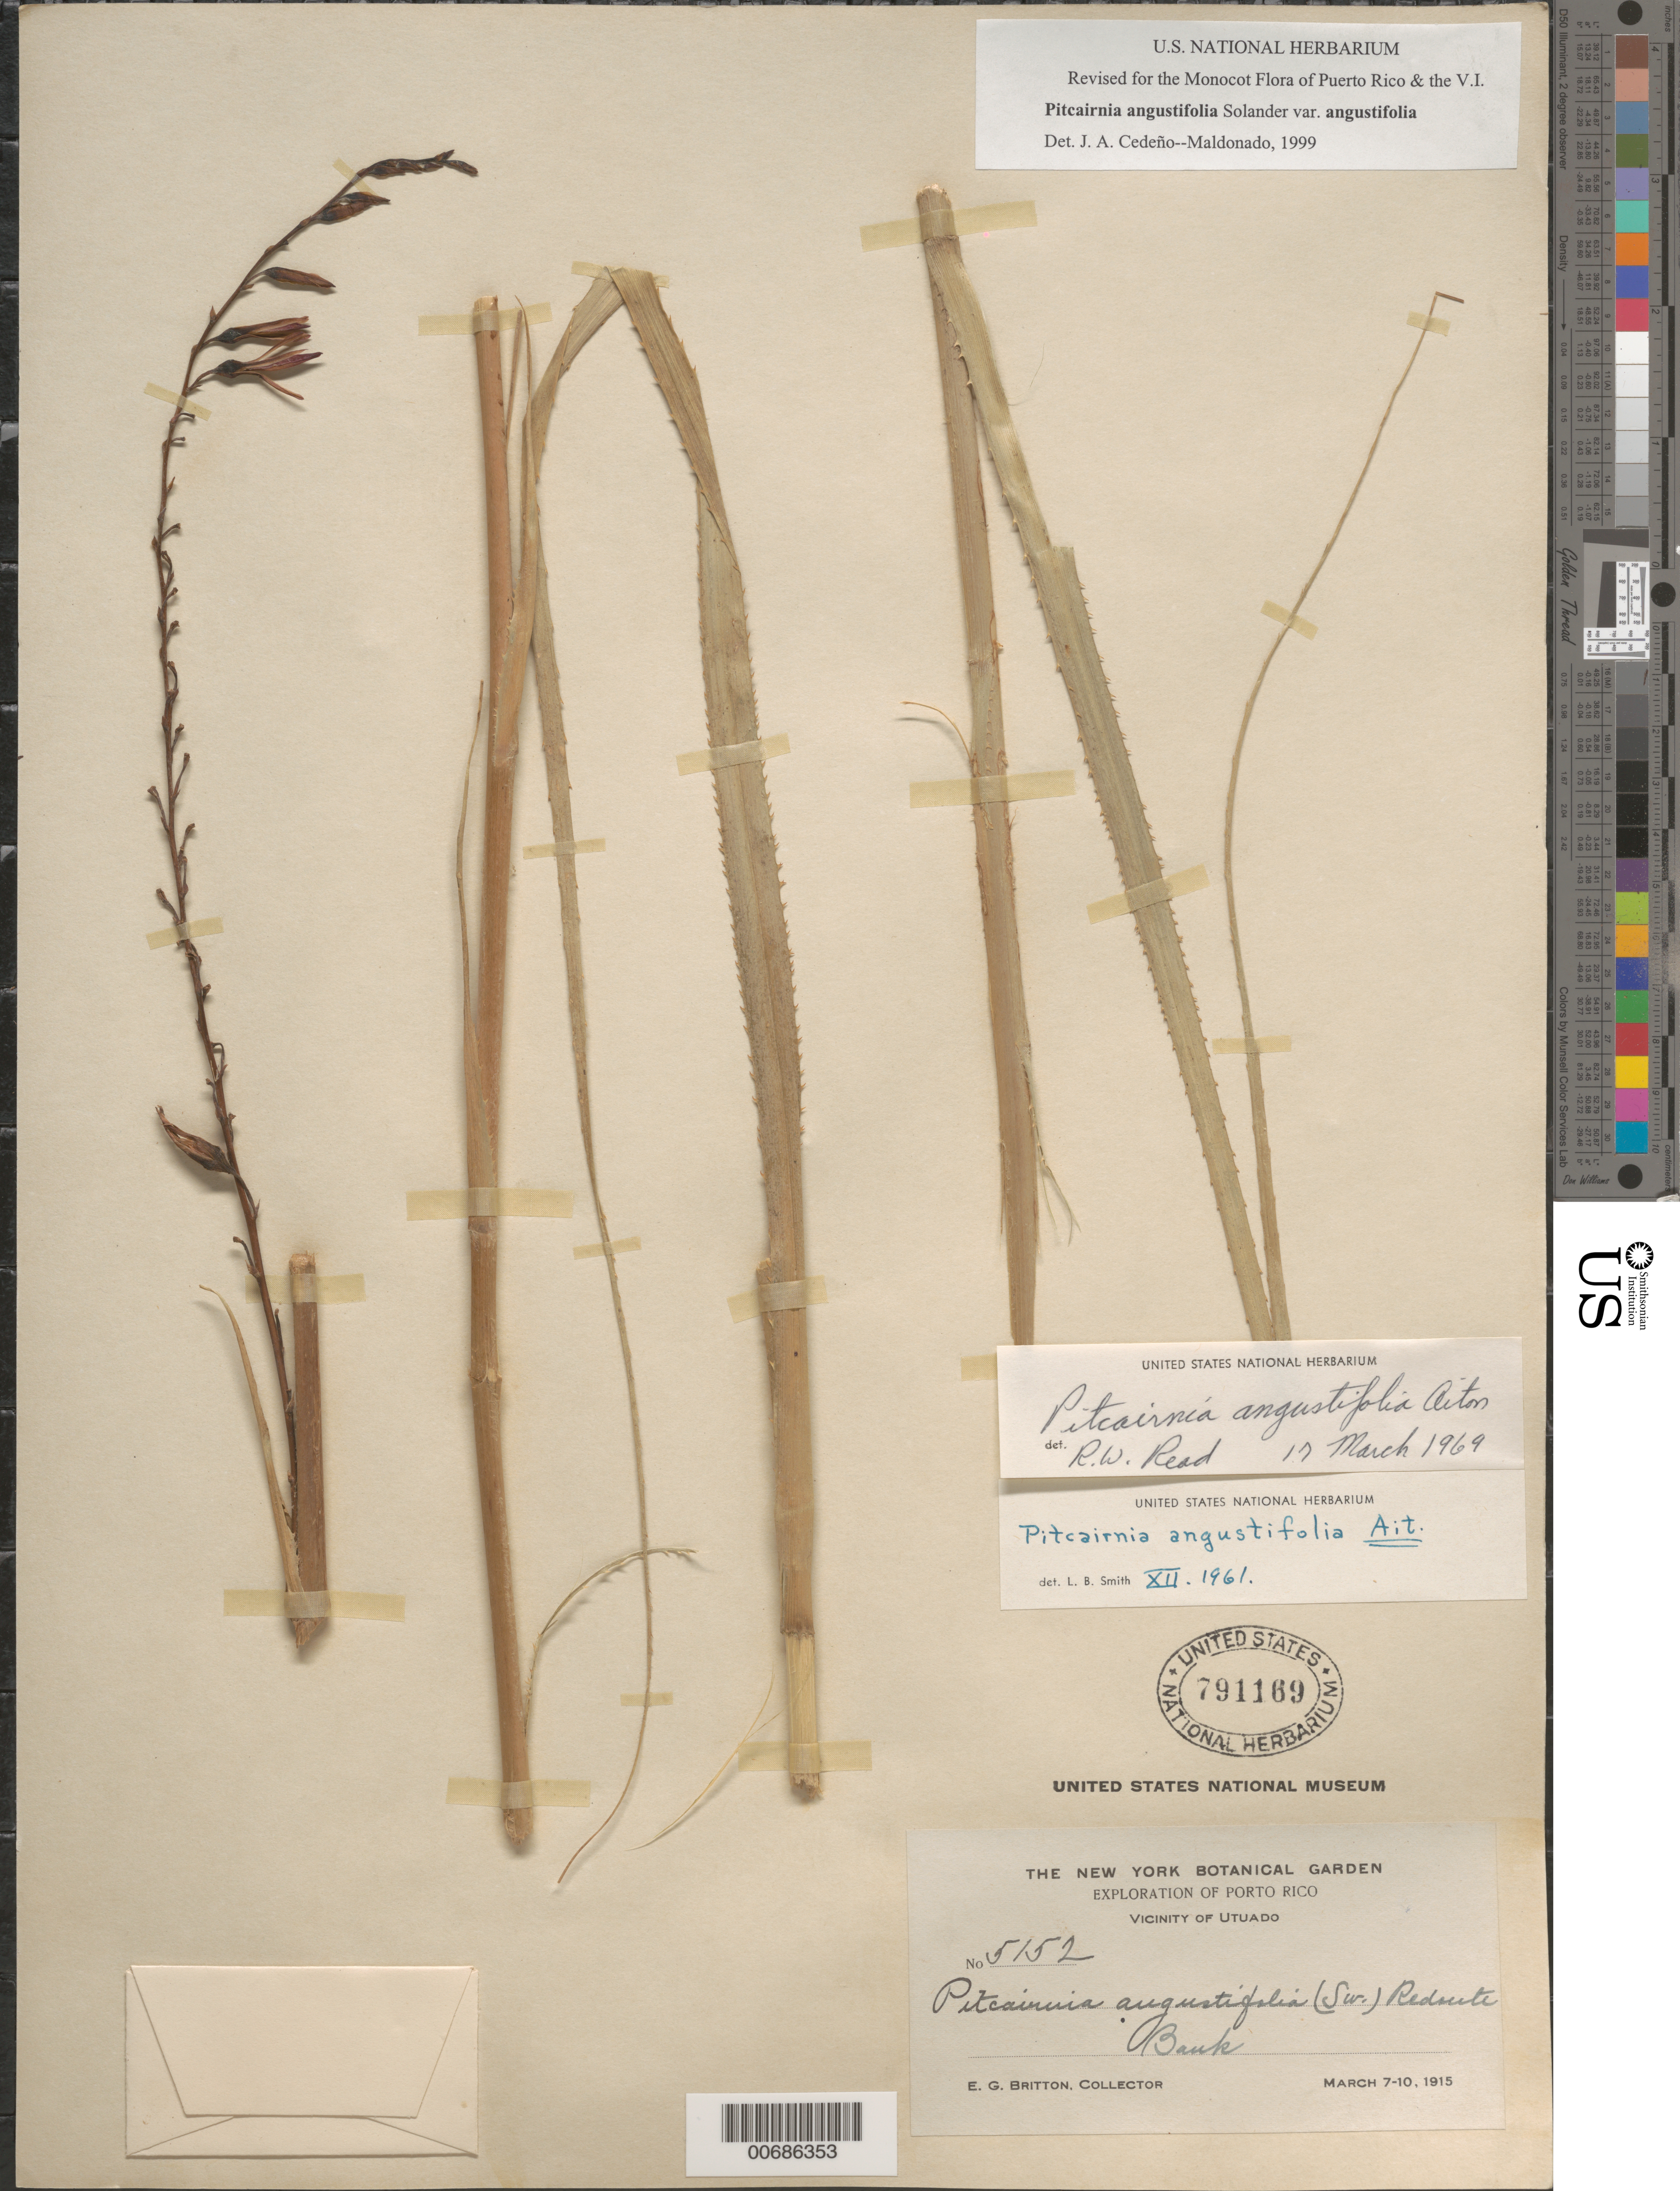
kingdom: Plantae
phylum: Tracheophyta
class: Liliopsida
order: Poales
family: Bromeliaceae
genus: Pitcairnia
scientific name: Pitcairnia angustifolia var. angustifolia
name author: Sol. ex Aiton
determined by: Cedeño-Maldonado, J. A.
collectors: E. G. Britton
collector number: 5152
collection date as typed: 07 Mar 1915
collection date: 1915-03-07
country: Puerto Rico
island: Greater Antilles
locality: Utuado, vic of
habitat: bank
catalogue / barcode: US 791169